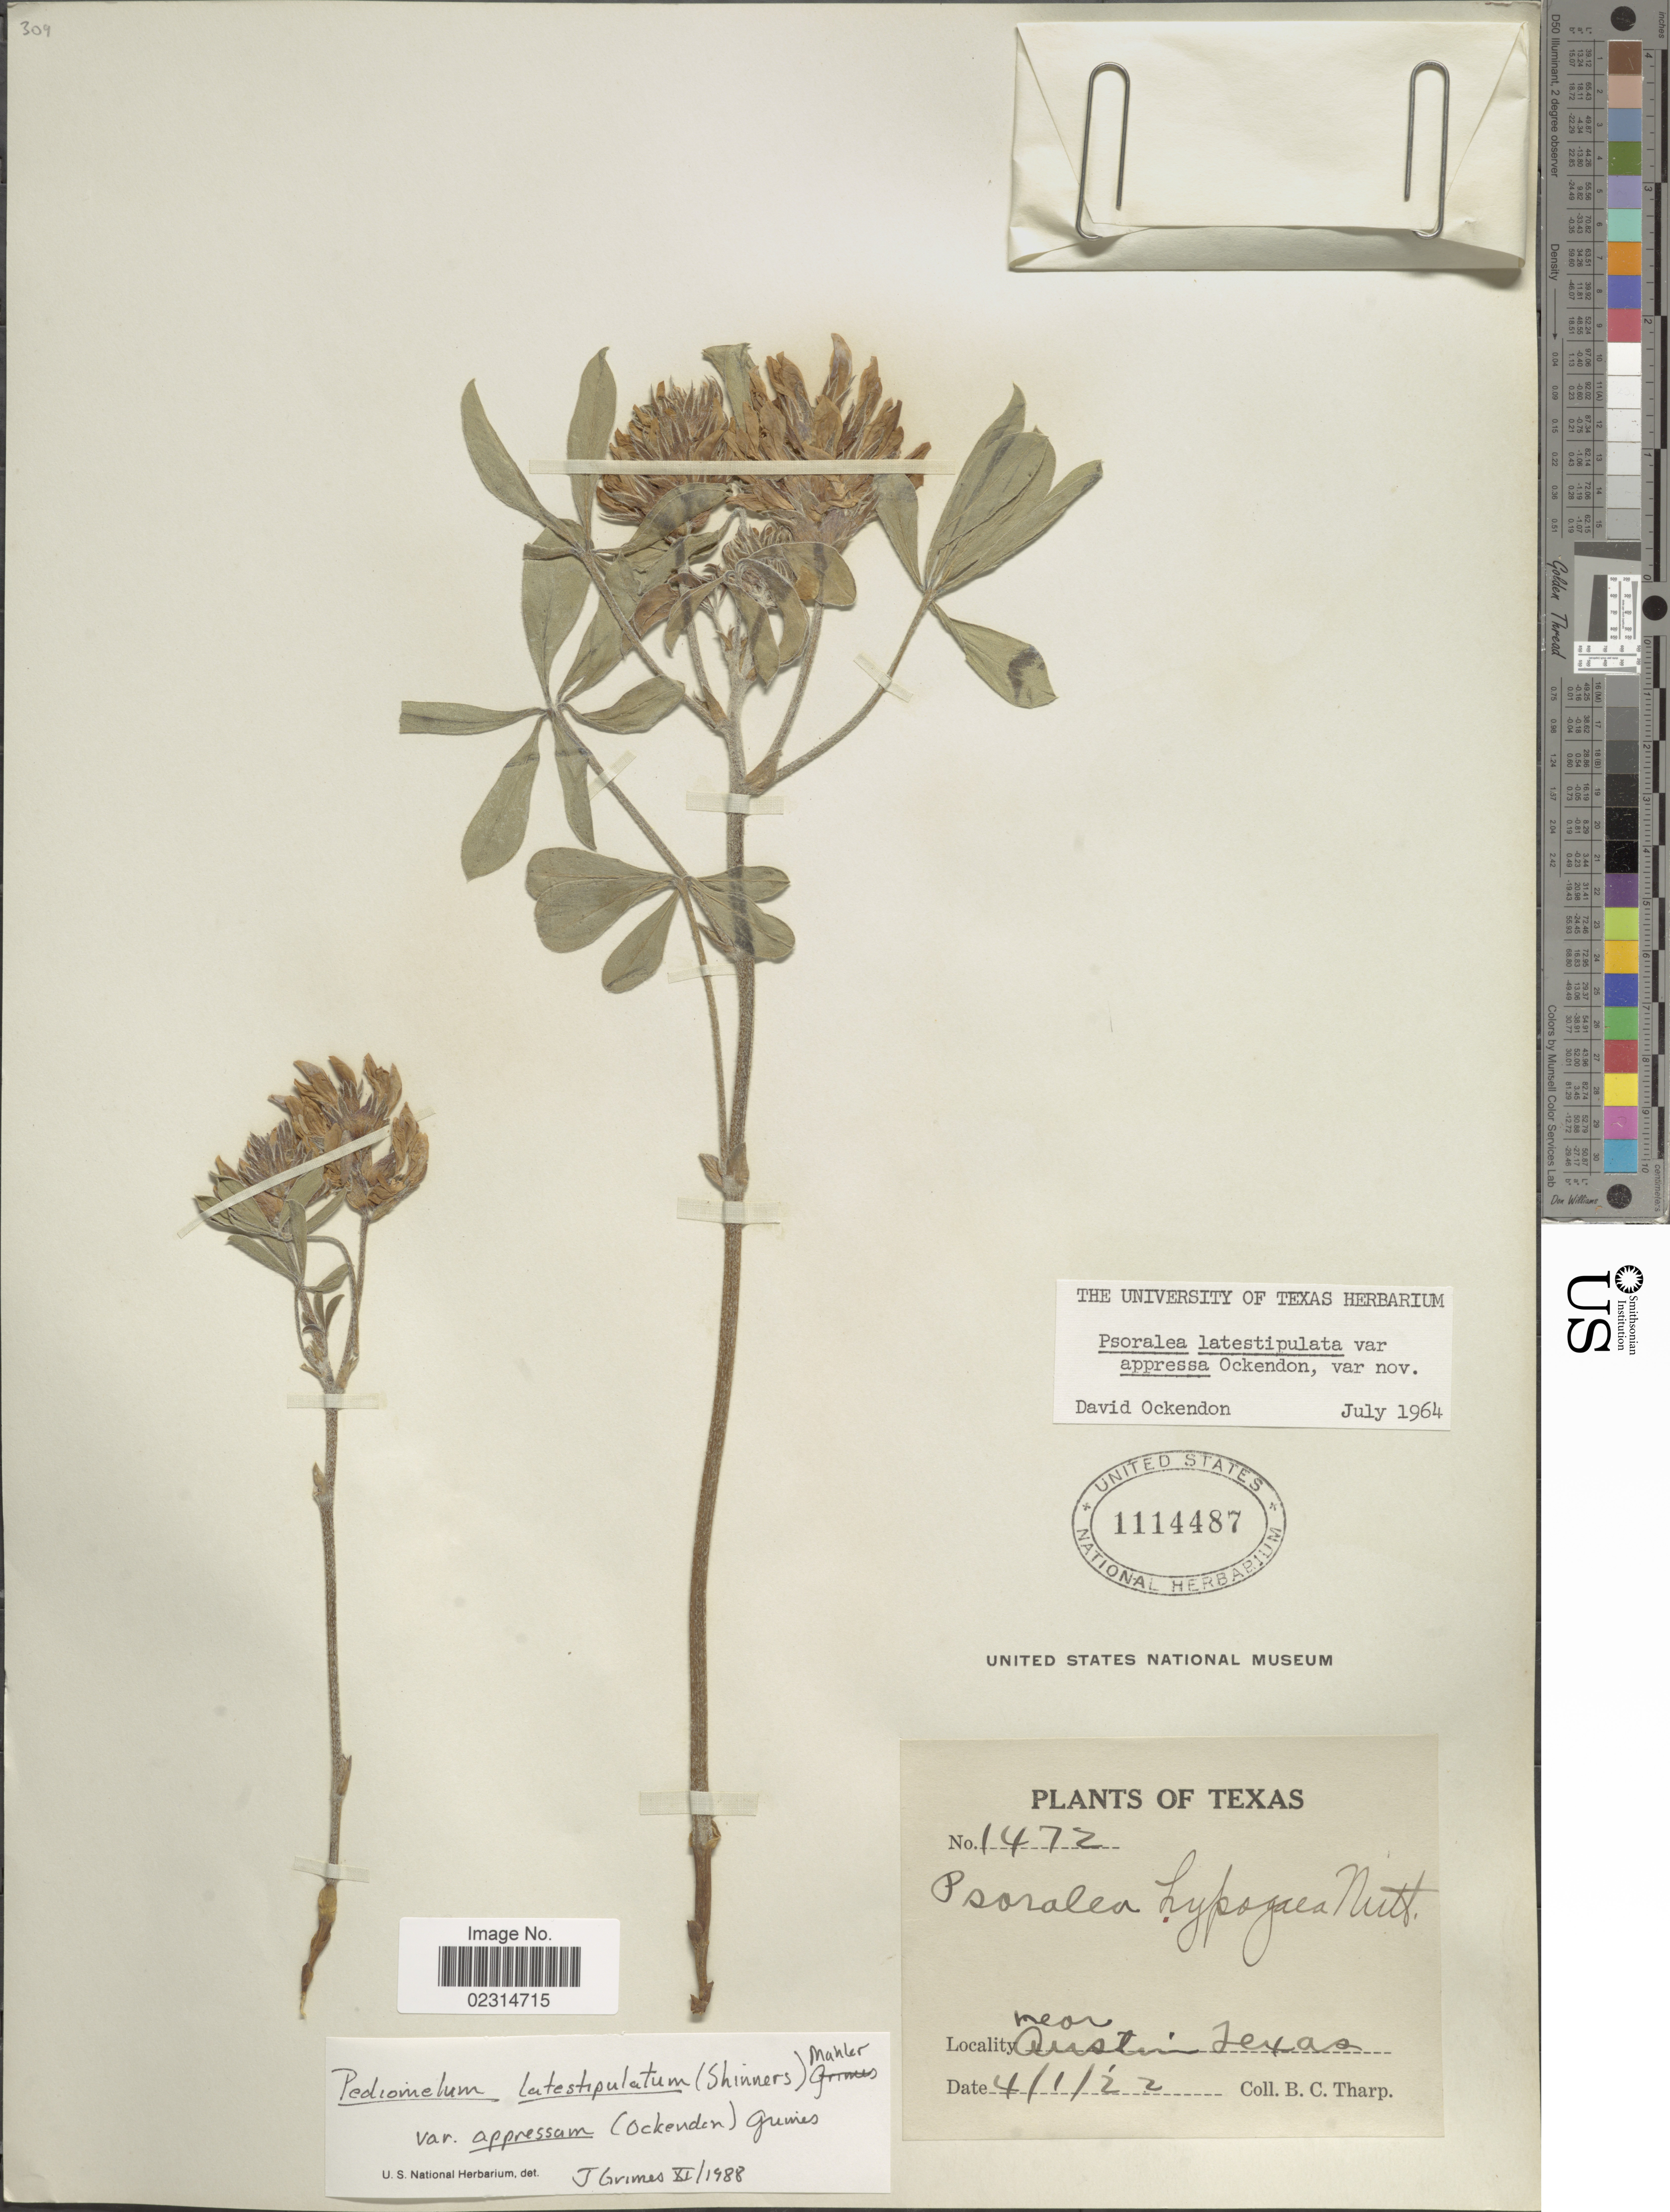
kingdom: Plantae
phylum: Tracheophyta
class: Magnoliopsida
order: Fabales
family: Fabaceae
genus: Pediomelum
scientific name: Pediomelum latestipulatum var. appressum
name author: (Ockendon) Gandhi & L.E. Br.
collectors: B. C. Tharp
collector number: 1472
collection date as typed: Transcribed d/m/y: 1/4/22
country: United States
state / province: Texas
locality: Near Austiin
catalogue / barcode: US 1114487